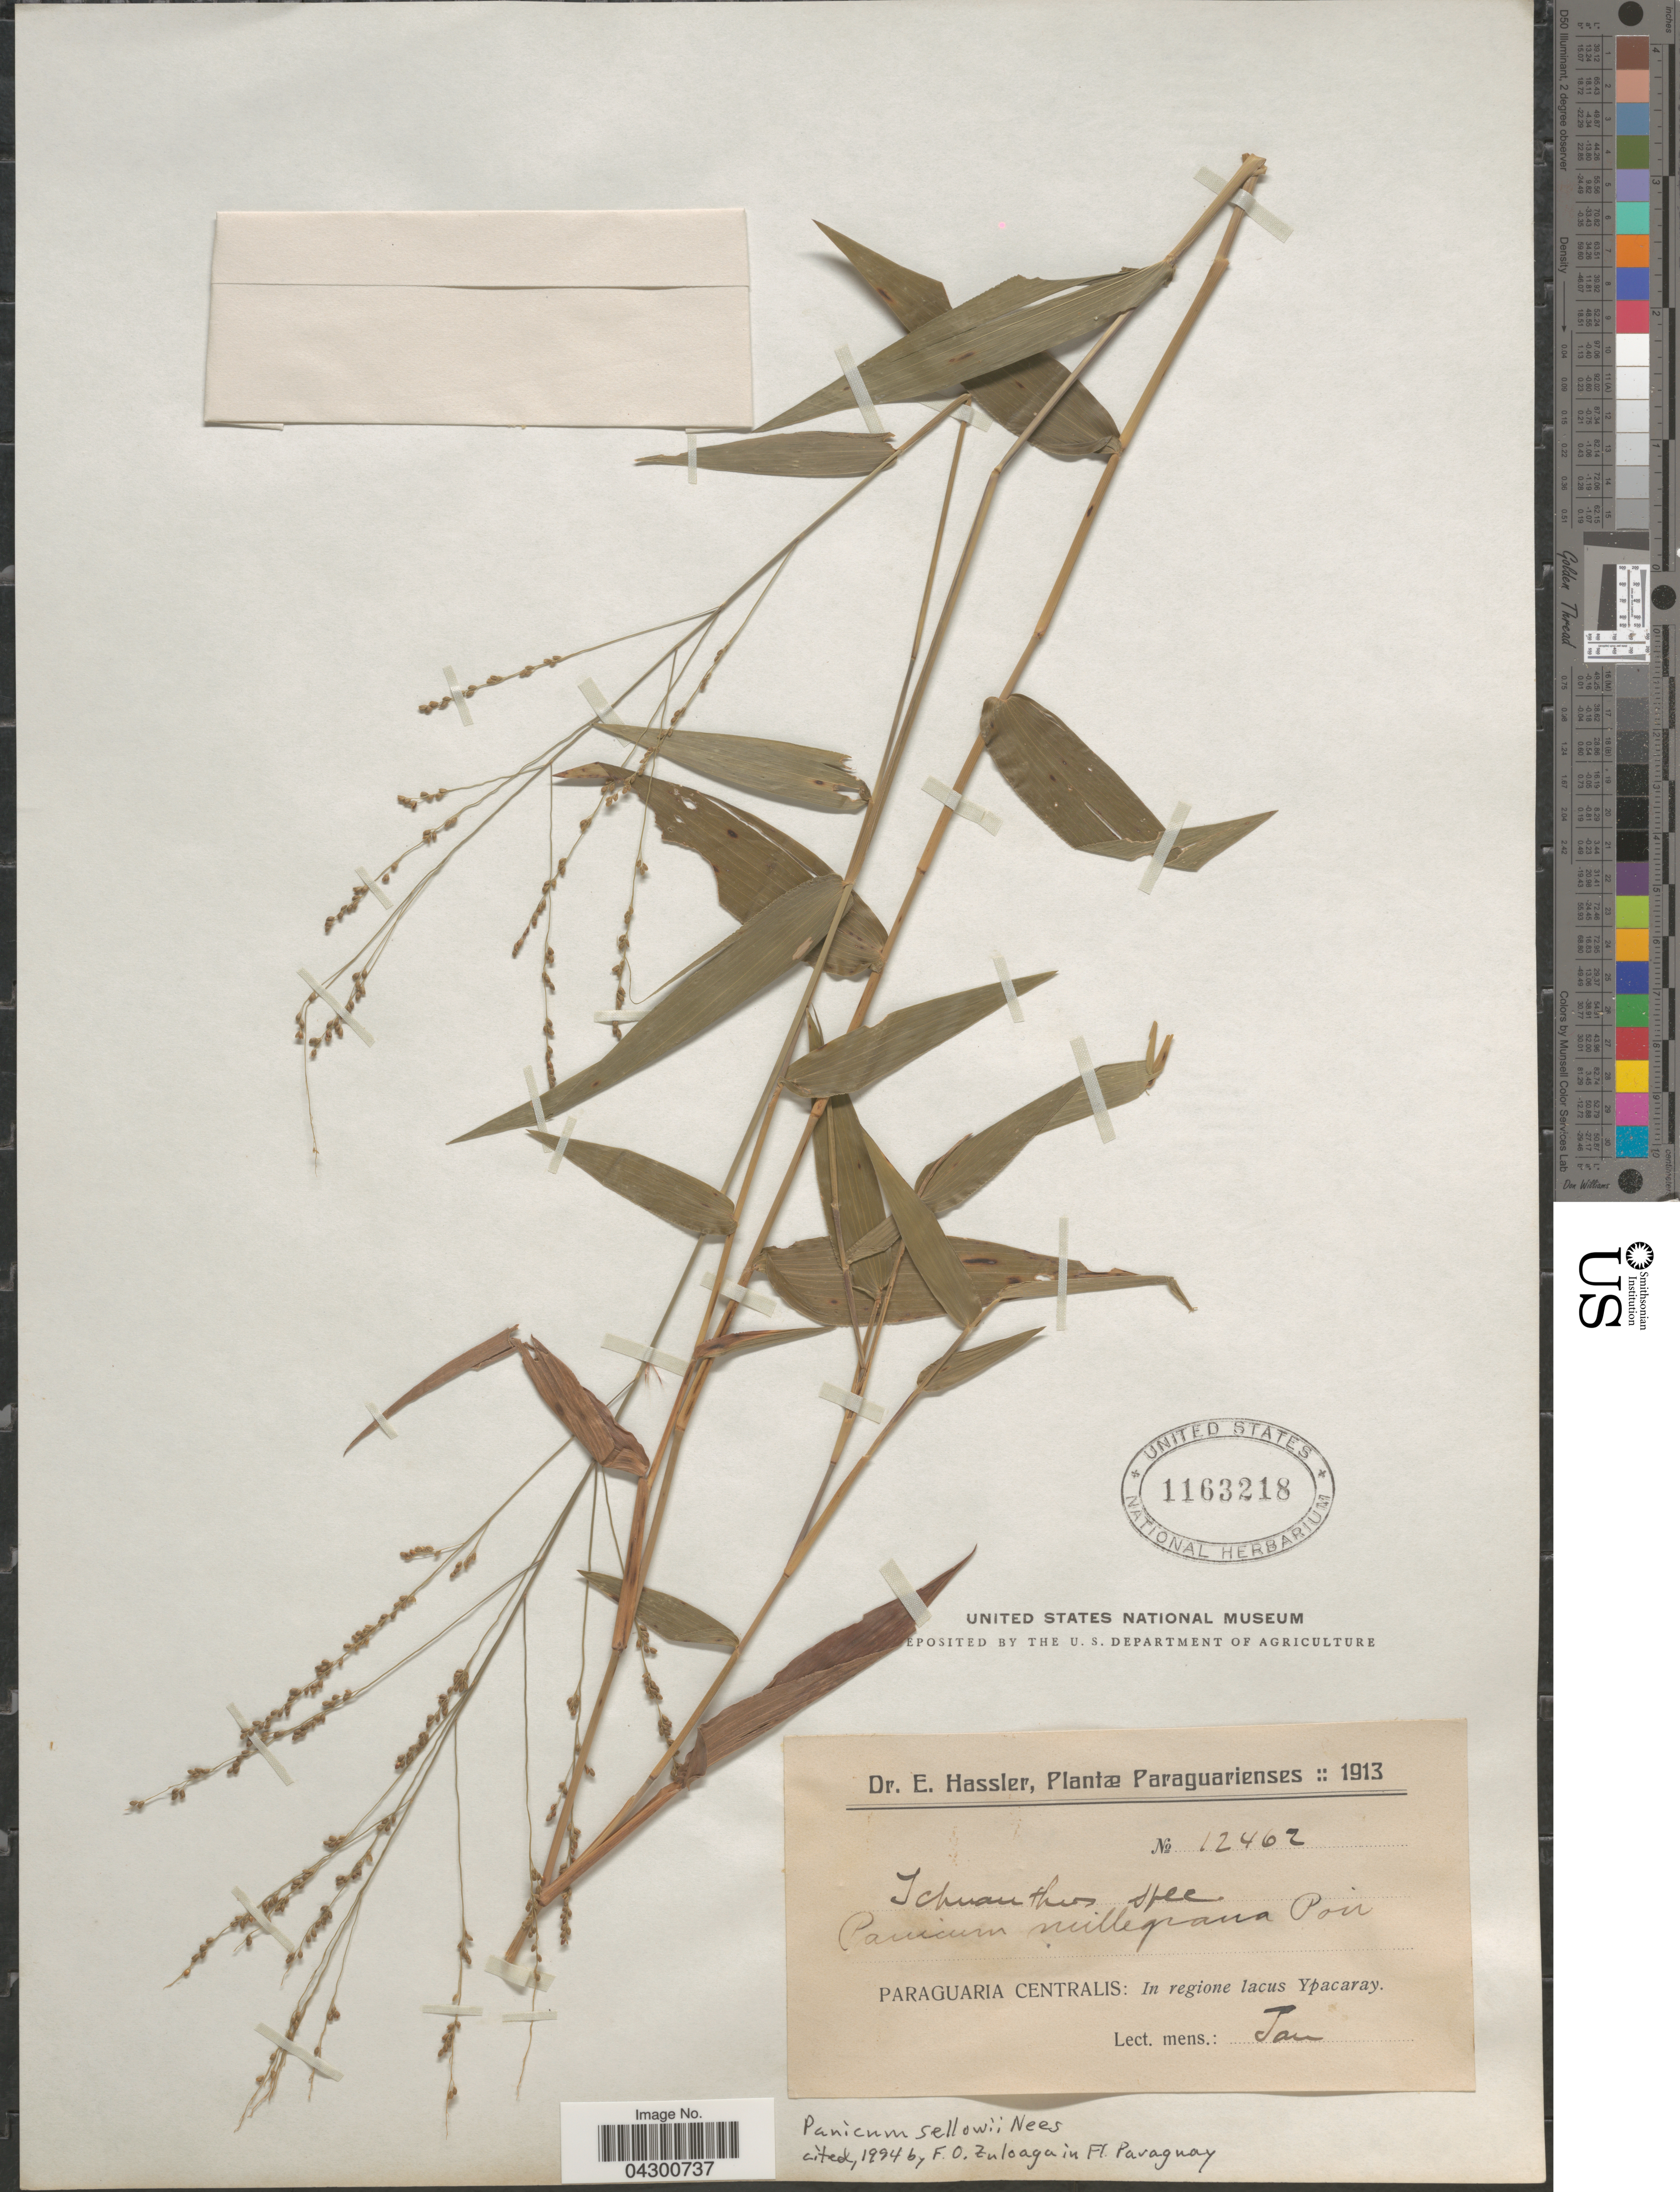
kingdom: Plantae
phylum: Tracheophyta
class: Liliopsida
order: Poales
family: Poaceae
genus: Panicum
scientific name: Panicum sellowii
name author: Nees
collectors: E. Hassler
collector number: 12462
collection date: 1913-01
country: Paraguay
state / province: Paraguari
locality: Paraguaria Centralis: In regione lacus Ypacaray.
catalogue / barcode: US 1163218